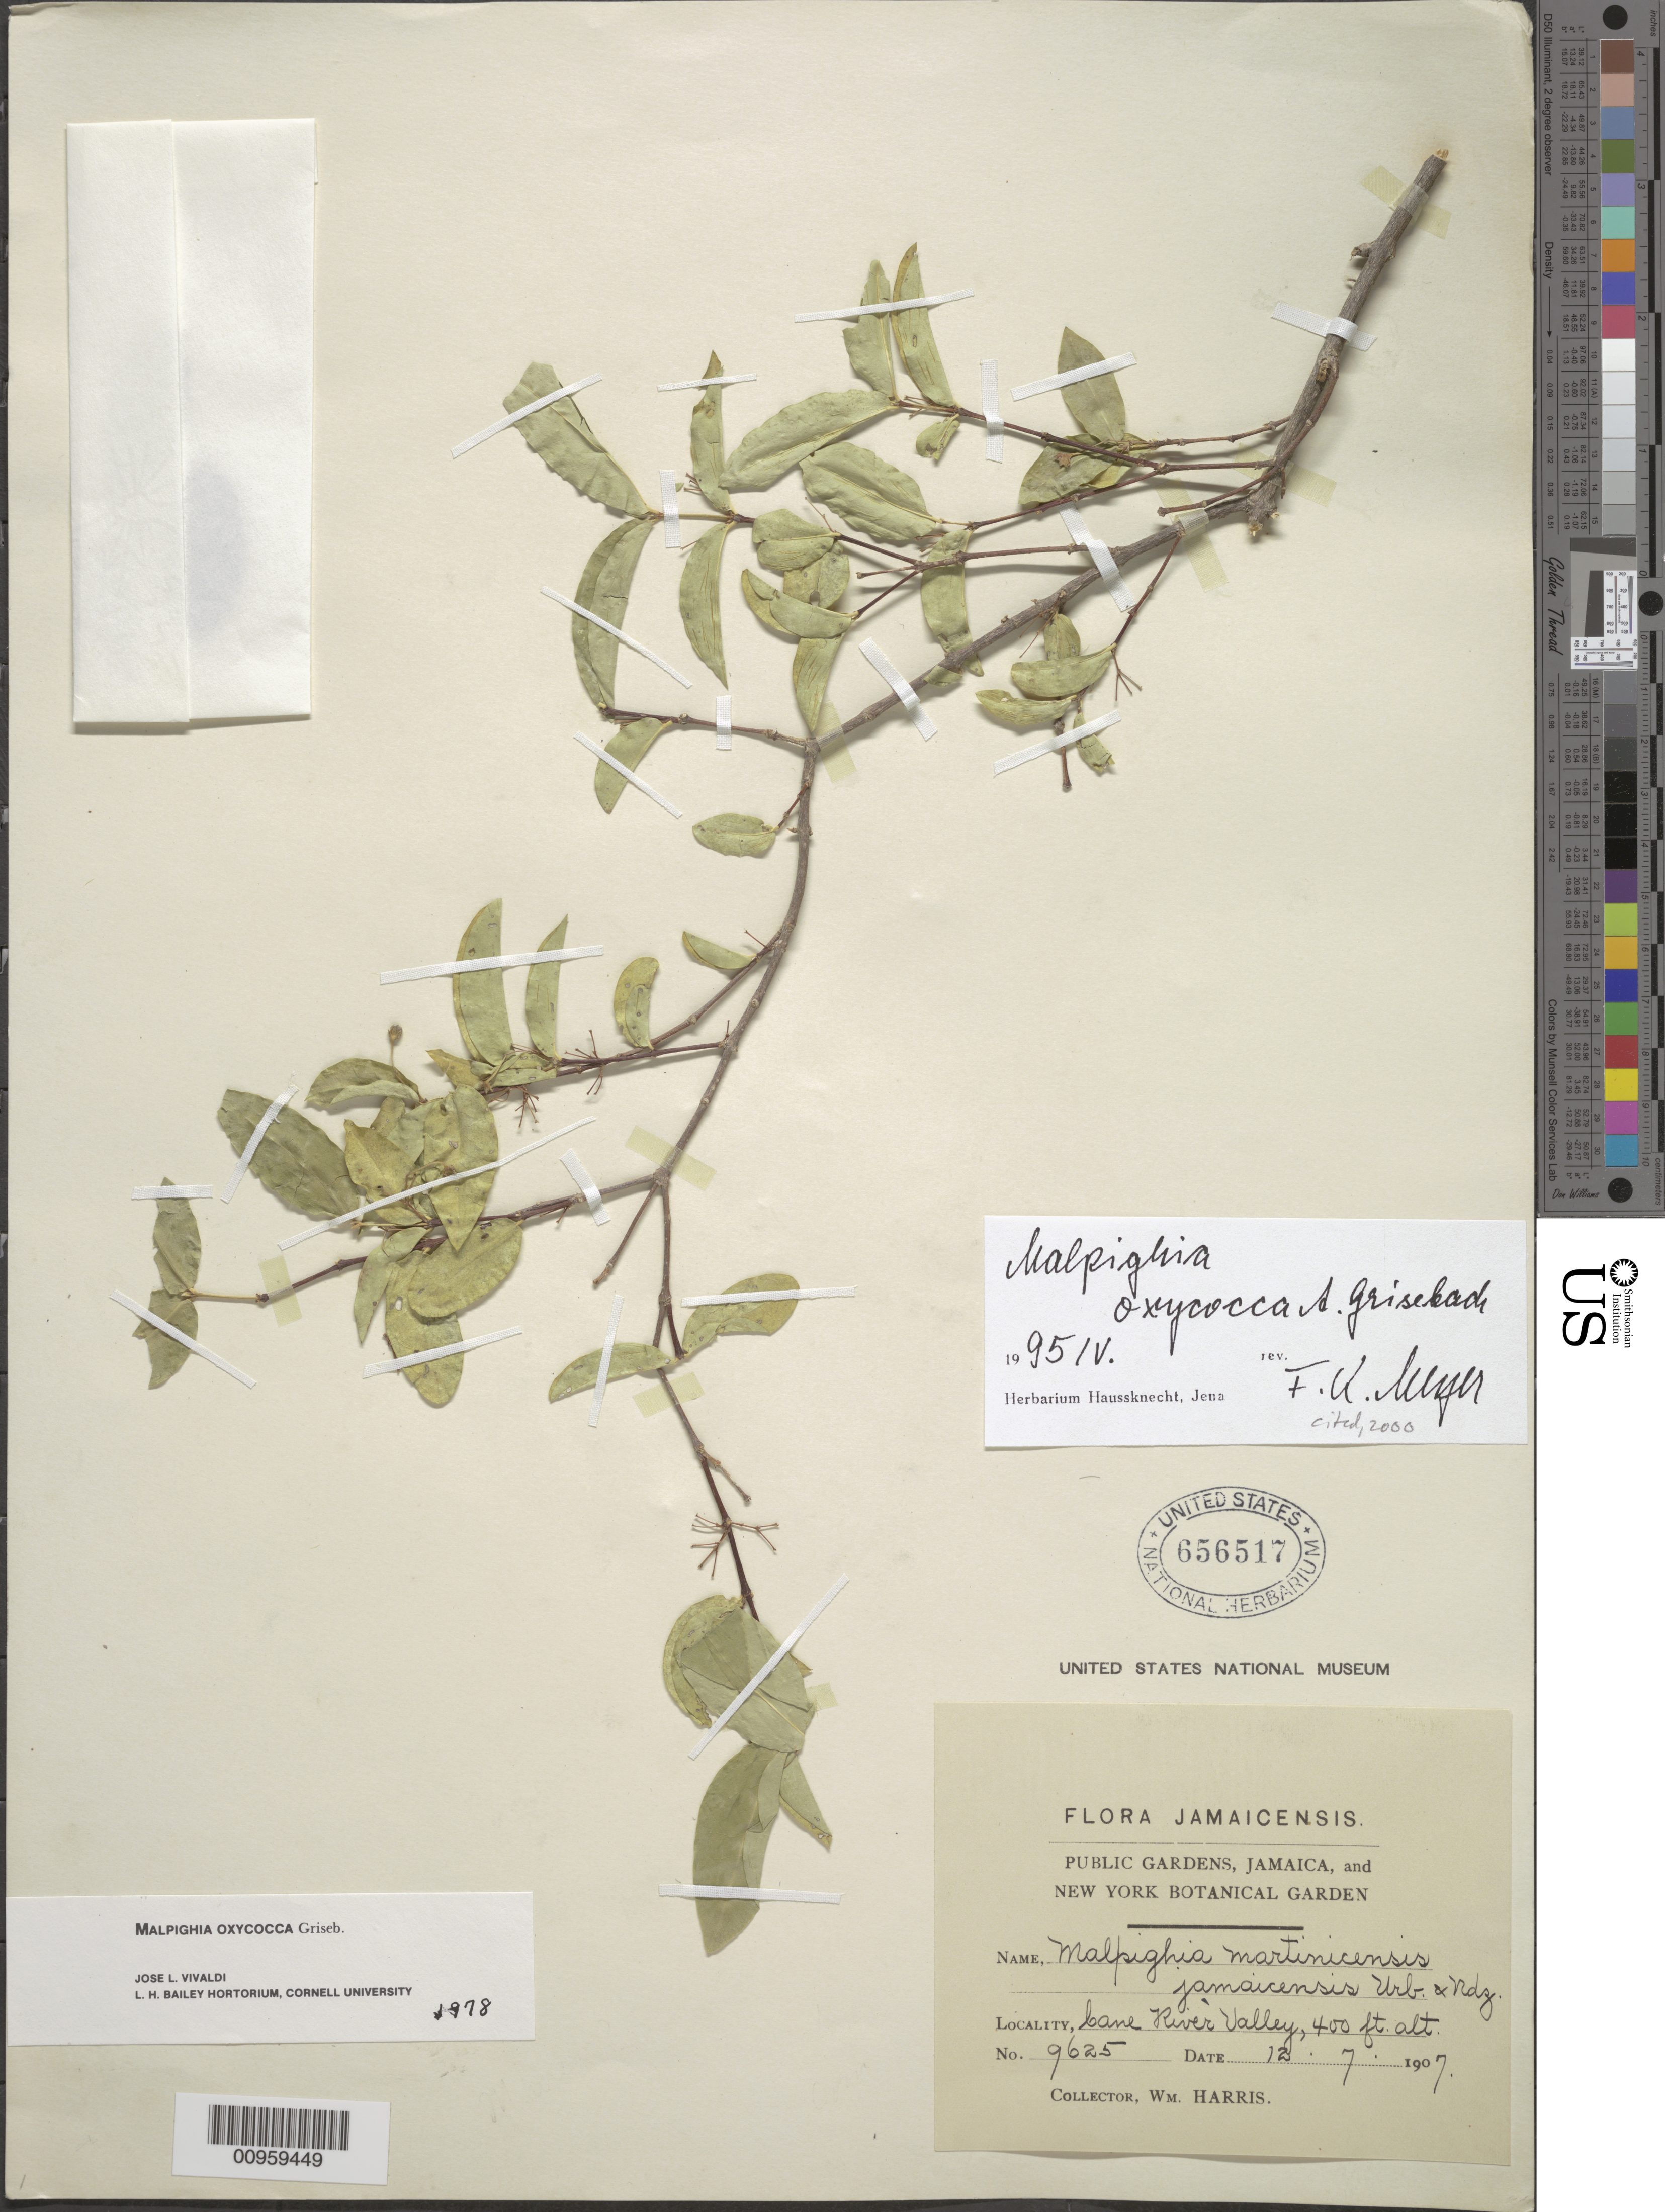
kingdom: Plantae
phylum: Tracheophyta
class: Magnoliopsida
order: Malpighiales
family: Malpighiaceae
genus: Malpighia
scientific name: Malpighia oxycocca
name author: Griseb.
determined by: Meyer, F. K.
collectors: W. H. Harris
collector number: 9625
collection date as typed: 12 Jul 1907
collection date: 1907-07-12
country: Jamaica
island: Jamaica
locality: Cane River Valley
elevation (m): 122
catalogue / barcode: US 656517